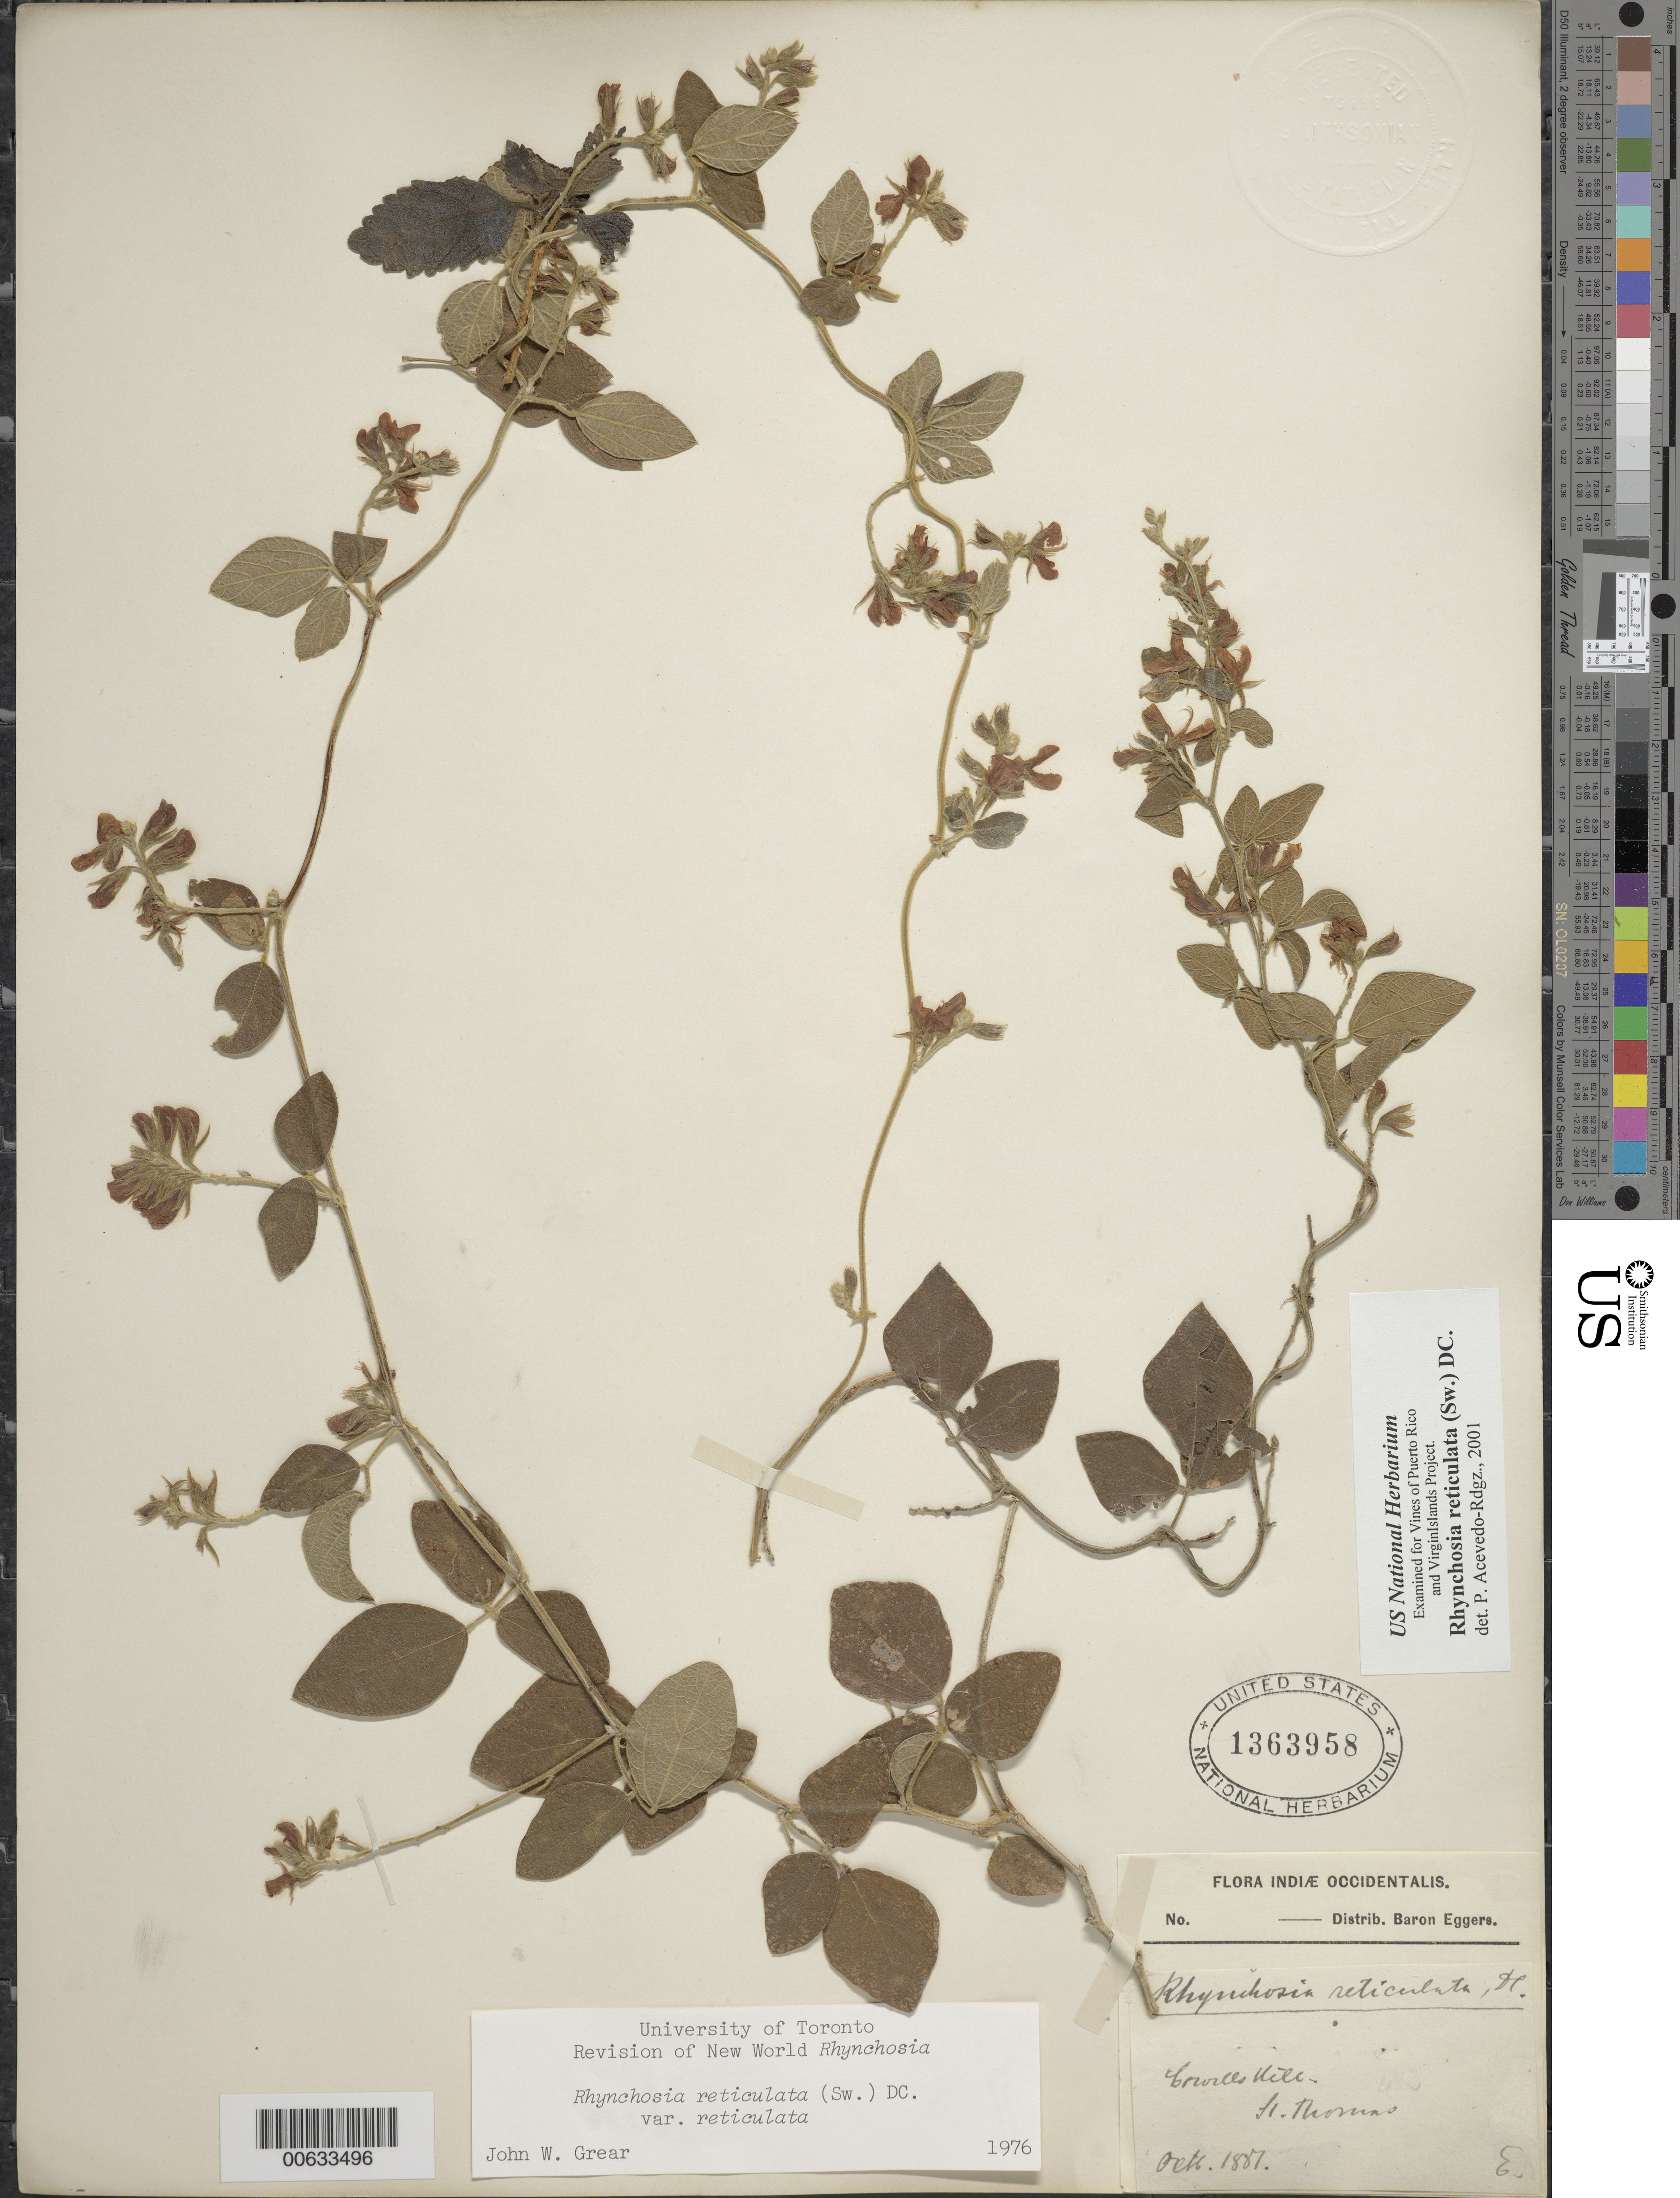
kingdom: Plantae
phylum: Tracheophyta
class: Magnoliopsida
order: Fabales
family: Fabaceae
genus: Rhynchosia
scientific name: Rhynchosia reticulata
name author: (Sw.) DC.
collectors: H. F. A. von Eggers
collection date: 1887-10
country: U.S. Virgin Islands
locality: Cowells Hill, St. Thomas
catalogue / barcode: US 1363958